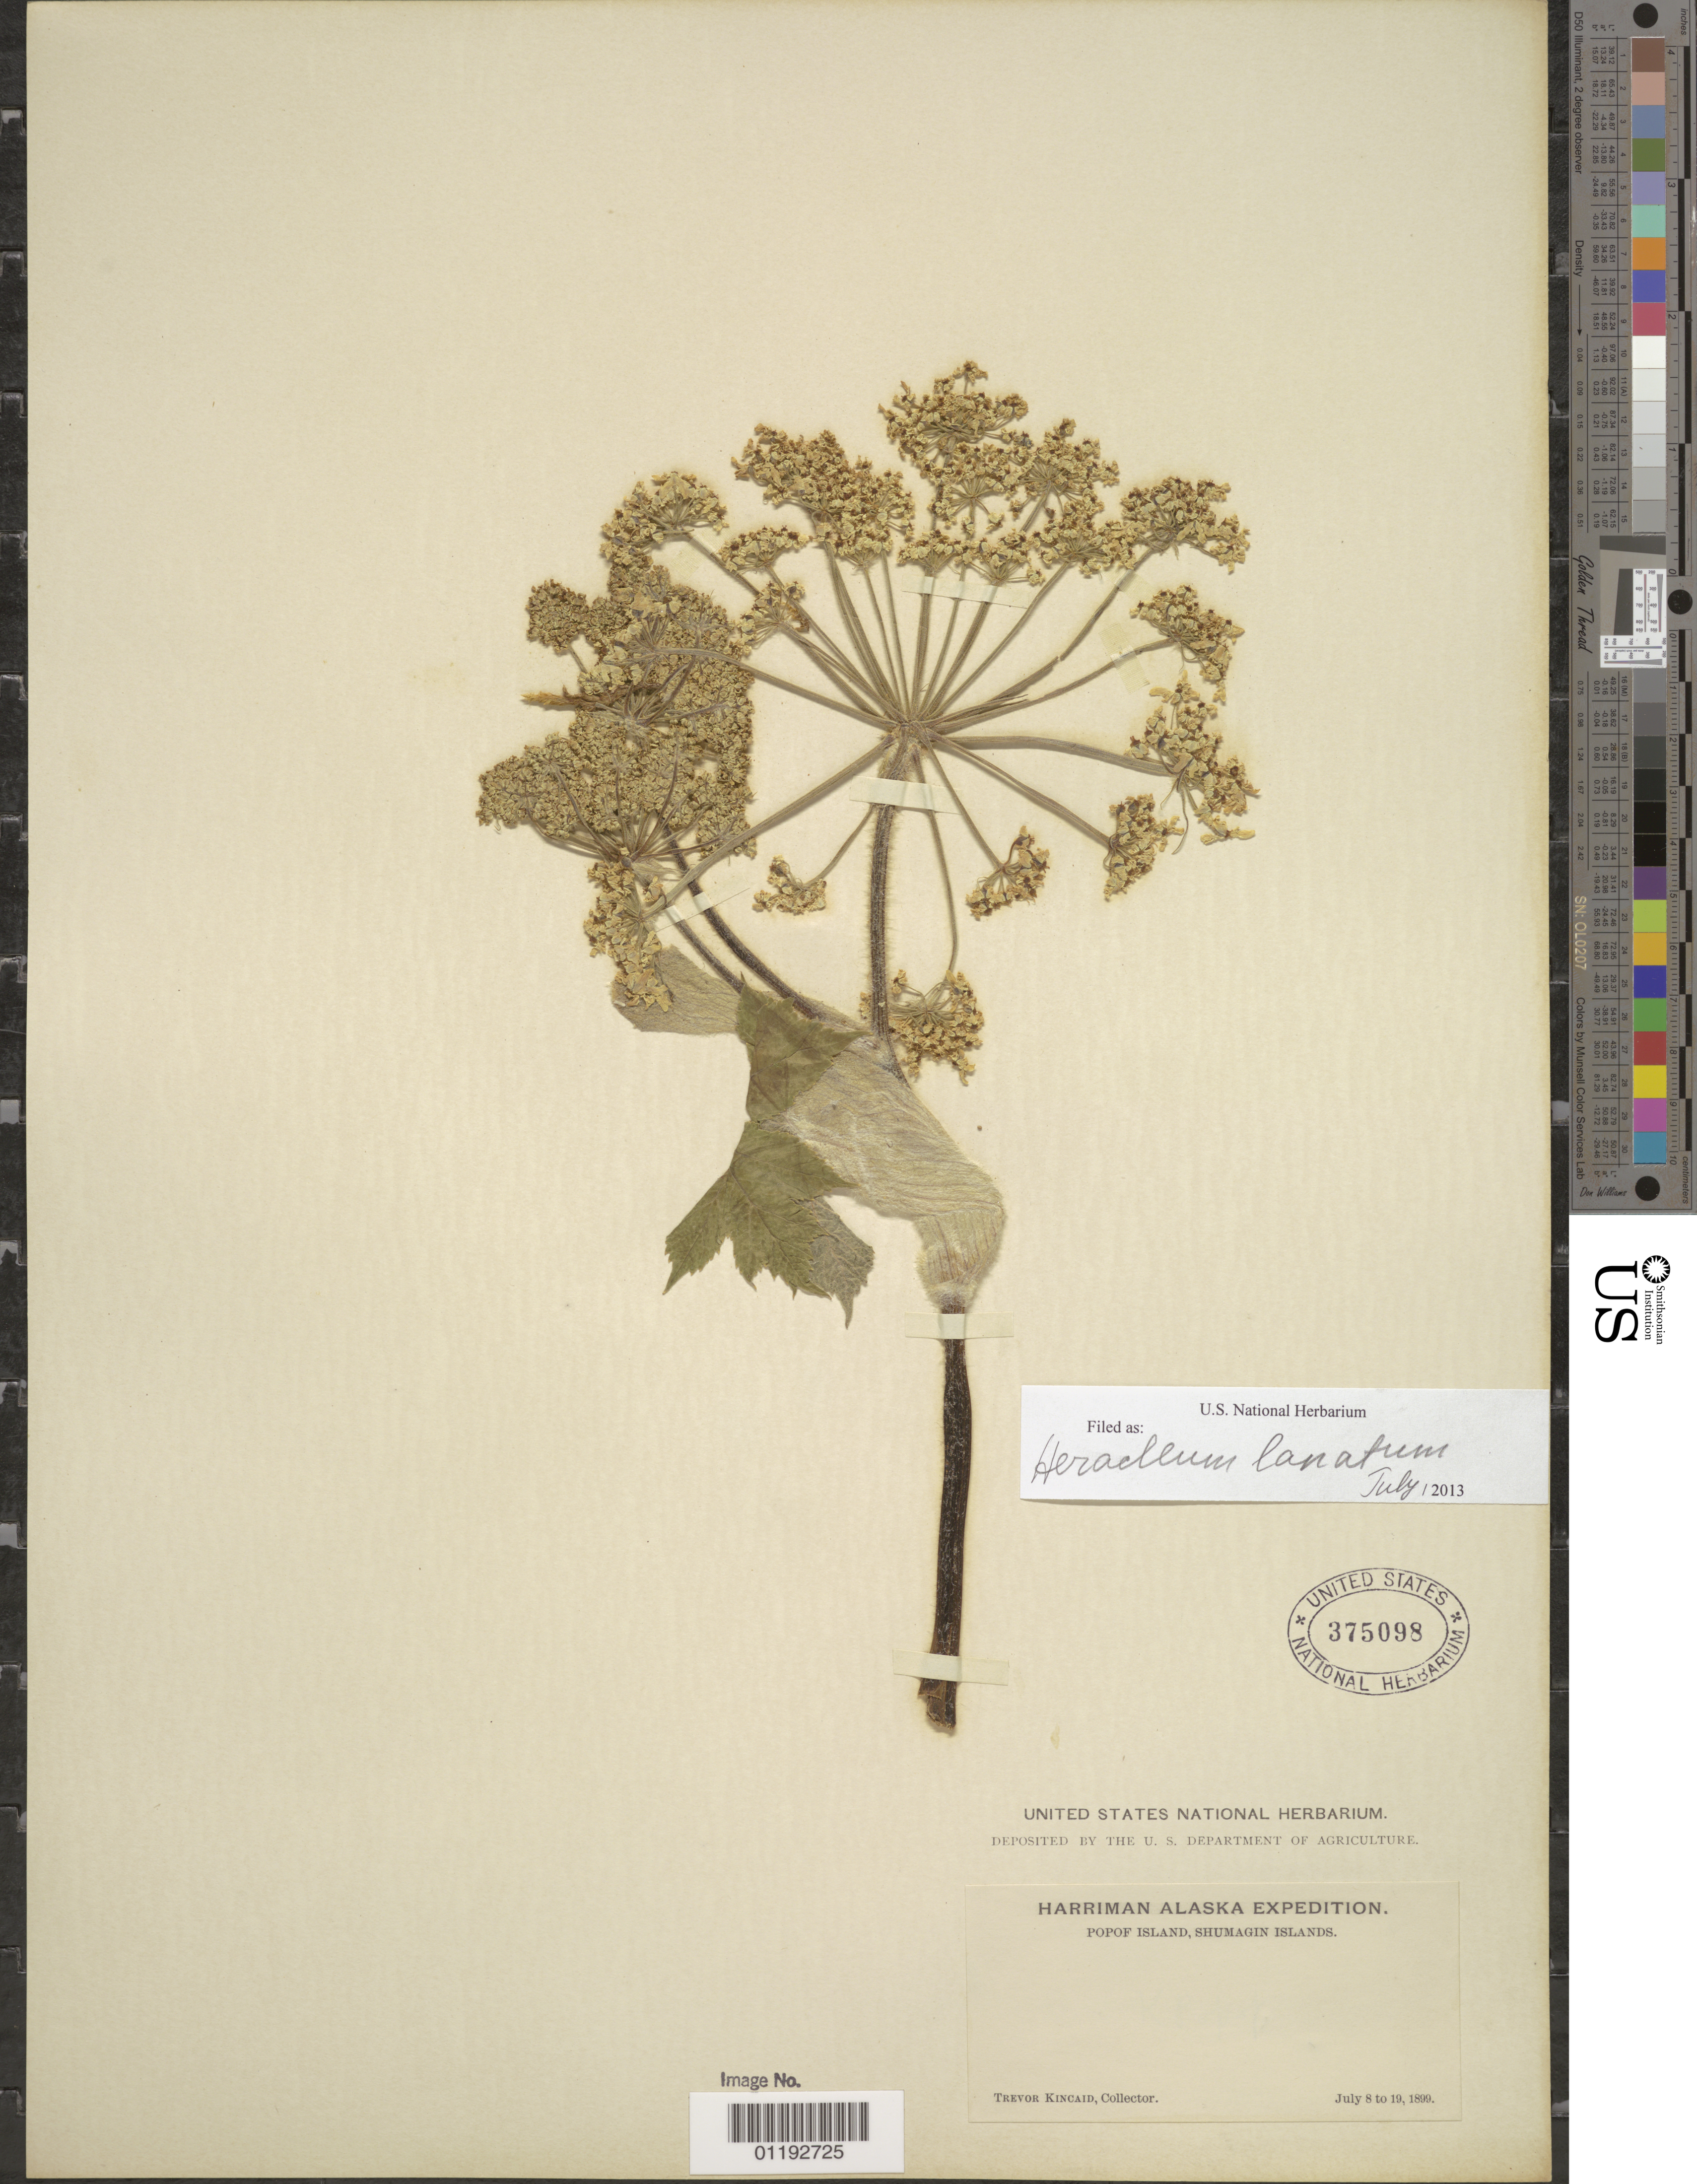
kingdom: Plantae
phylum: Tracheophyta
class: Magnoliopsida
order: Apiales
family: Apiaceae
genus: Heracleum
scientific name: Heracleum lanatum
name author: Michx.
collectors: T. C. Kincaid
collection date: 1899-07-08/1899-07-19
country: United States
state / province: Alaska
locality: Popof Island. Shumagin Islands.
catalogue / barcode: US 375098